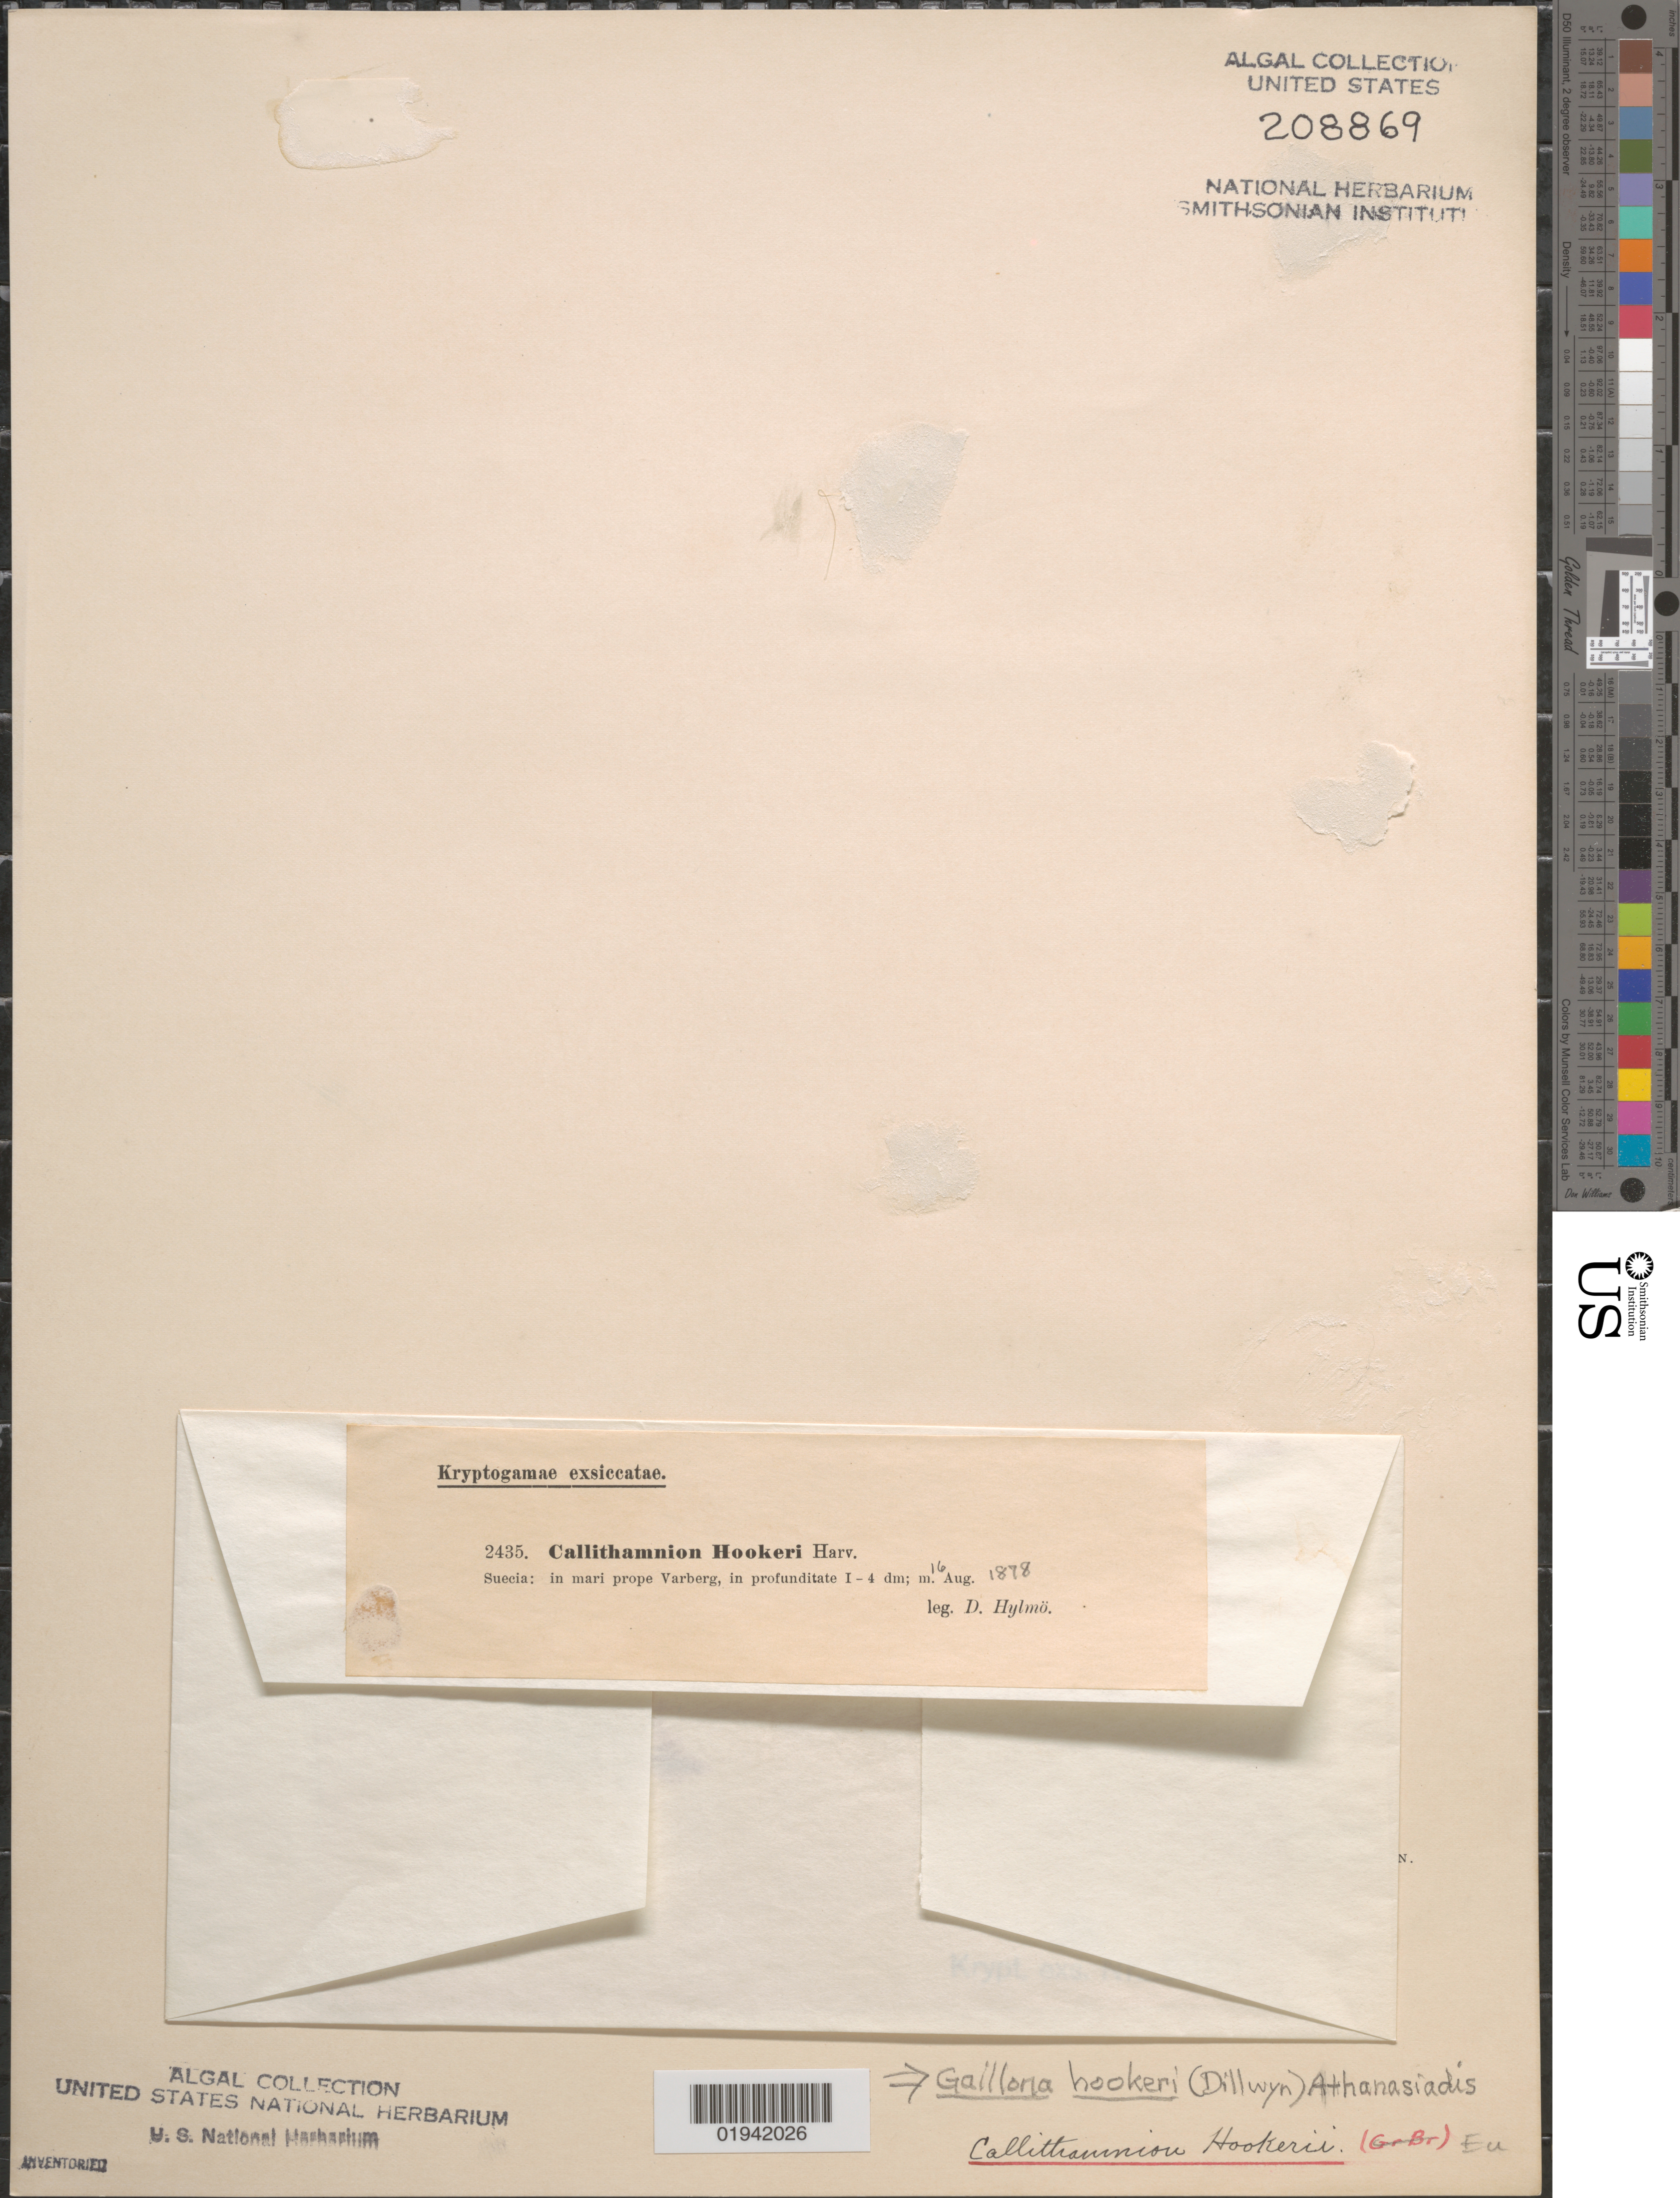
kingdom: Plantae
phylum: Rhodophyta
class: Florideophyceae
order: Ceramiales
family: Callithamniaceae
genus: Gaillona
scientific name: Gaillona hookeri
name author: (Dillwyn) A. Athanasiadis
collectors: D. Hylmo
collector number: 2435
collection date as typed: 16 Aug 1878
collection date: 1878-08-16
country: Sweden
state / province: Halland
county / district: Varberg Municipality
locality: Sea near Varberg (mari prope Varberg)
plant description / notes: Kryptogamae Exsicctae, as Callithamnion Hookeri Harv.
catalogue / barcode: US 208869